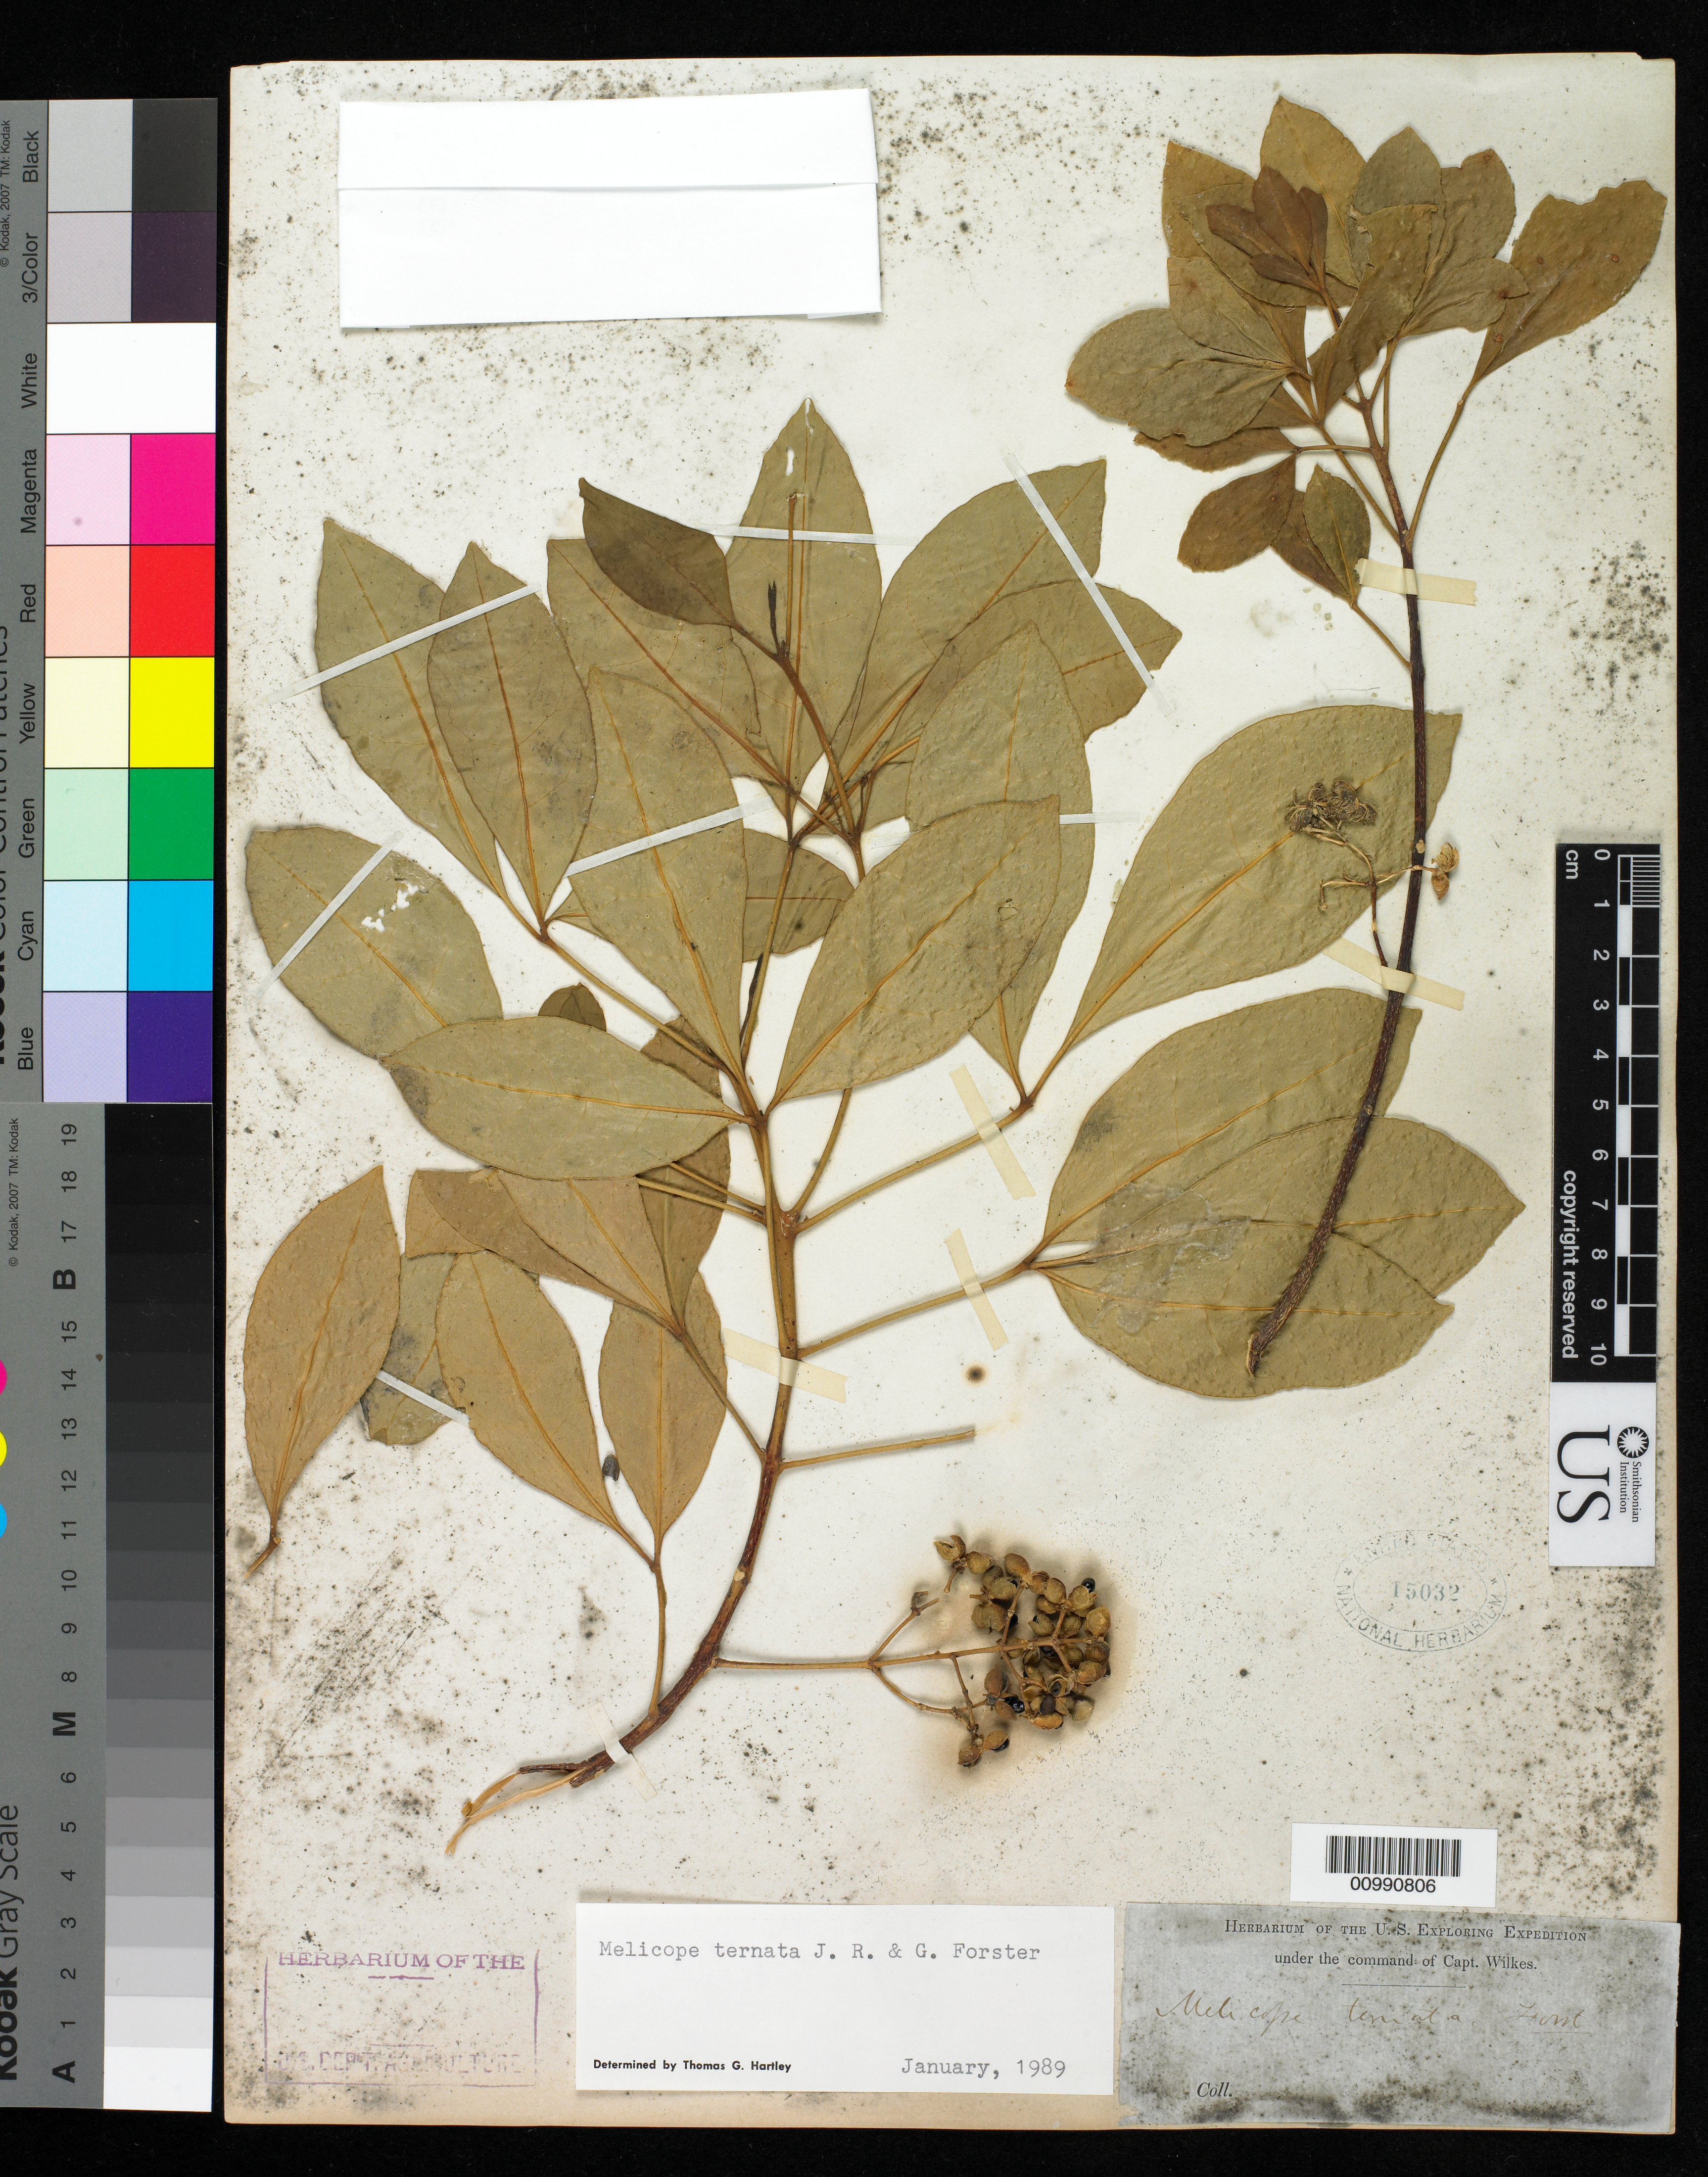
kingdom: Plantae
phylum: Tracheophyta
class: Magnoliopsida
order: Sapindales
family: Rutaceae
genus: Melicope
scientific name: Melicope ternata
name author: J.R. Forst. & G. Forst.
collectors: Wilkes Explor. Exped.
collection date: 1838/1842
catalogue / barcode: US 15032